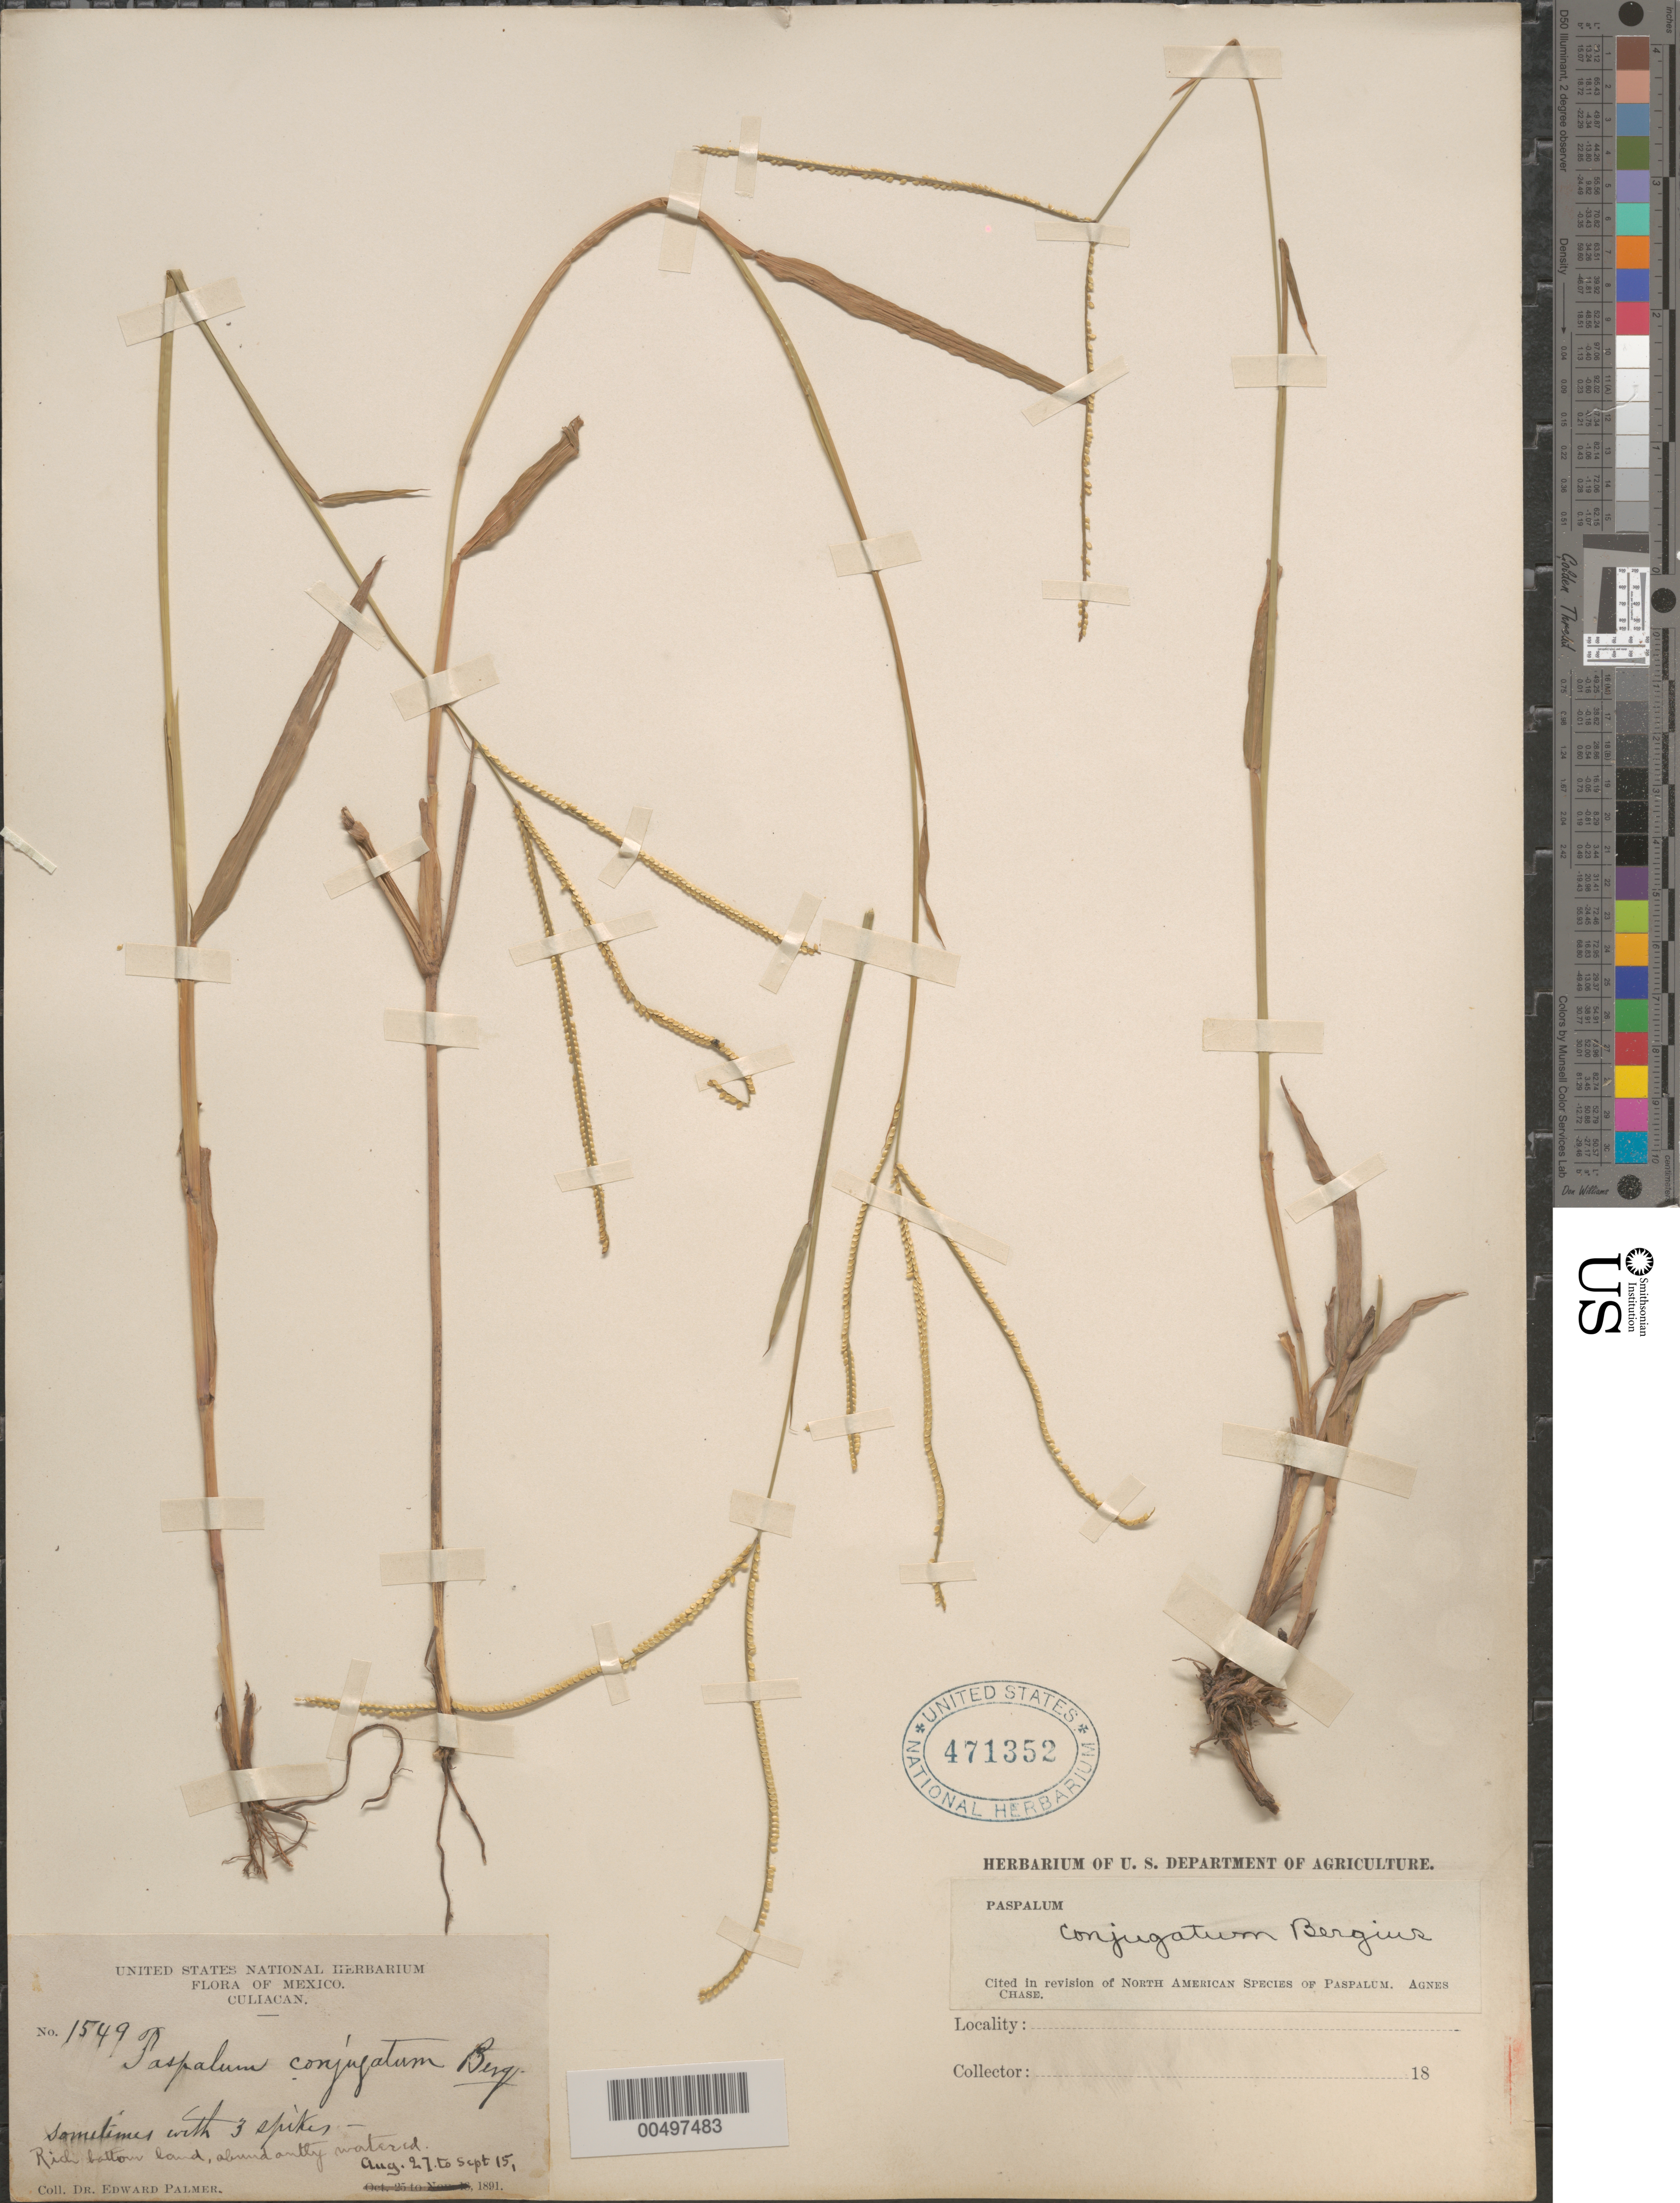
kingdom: Plantae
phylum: Tracheophyta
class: Liliopsida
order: Poales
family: Poaceae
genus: Paspalum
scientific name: Paspalum conjugatum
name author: P.J. Bergius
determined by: Chase, [M.] Agnes, (US)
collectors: E. Palmer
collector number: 1549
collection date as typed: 27 Aug 1891 to 15 Sep 1891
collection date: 1891-08-27/1891-09-15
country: Mexico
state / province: Sinaloa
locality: Culiacan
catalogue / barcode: US 471352